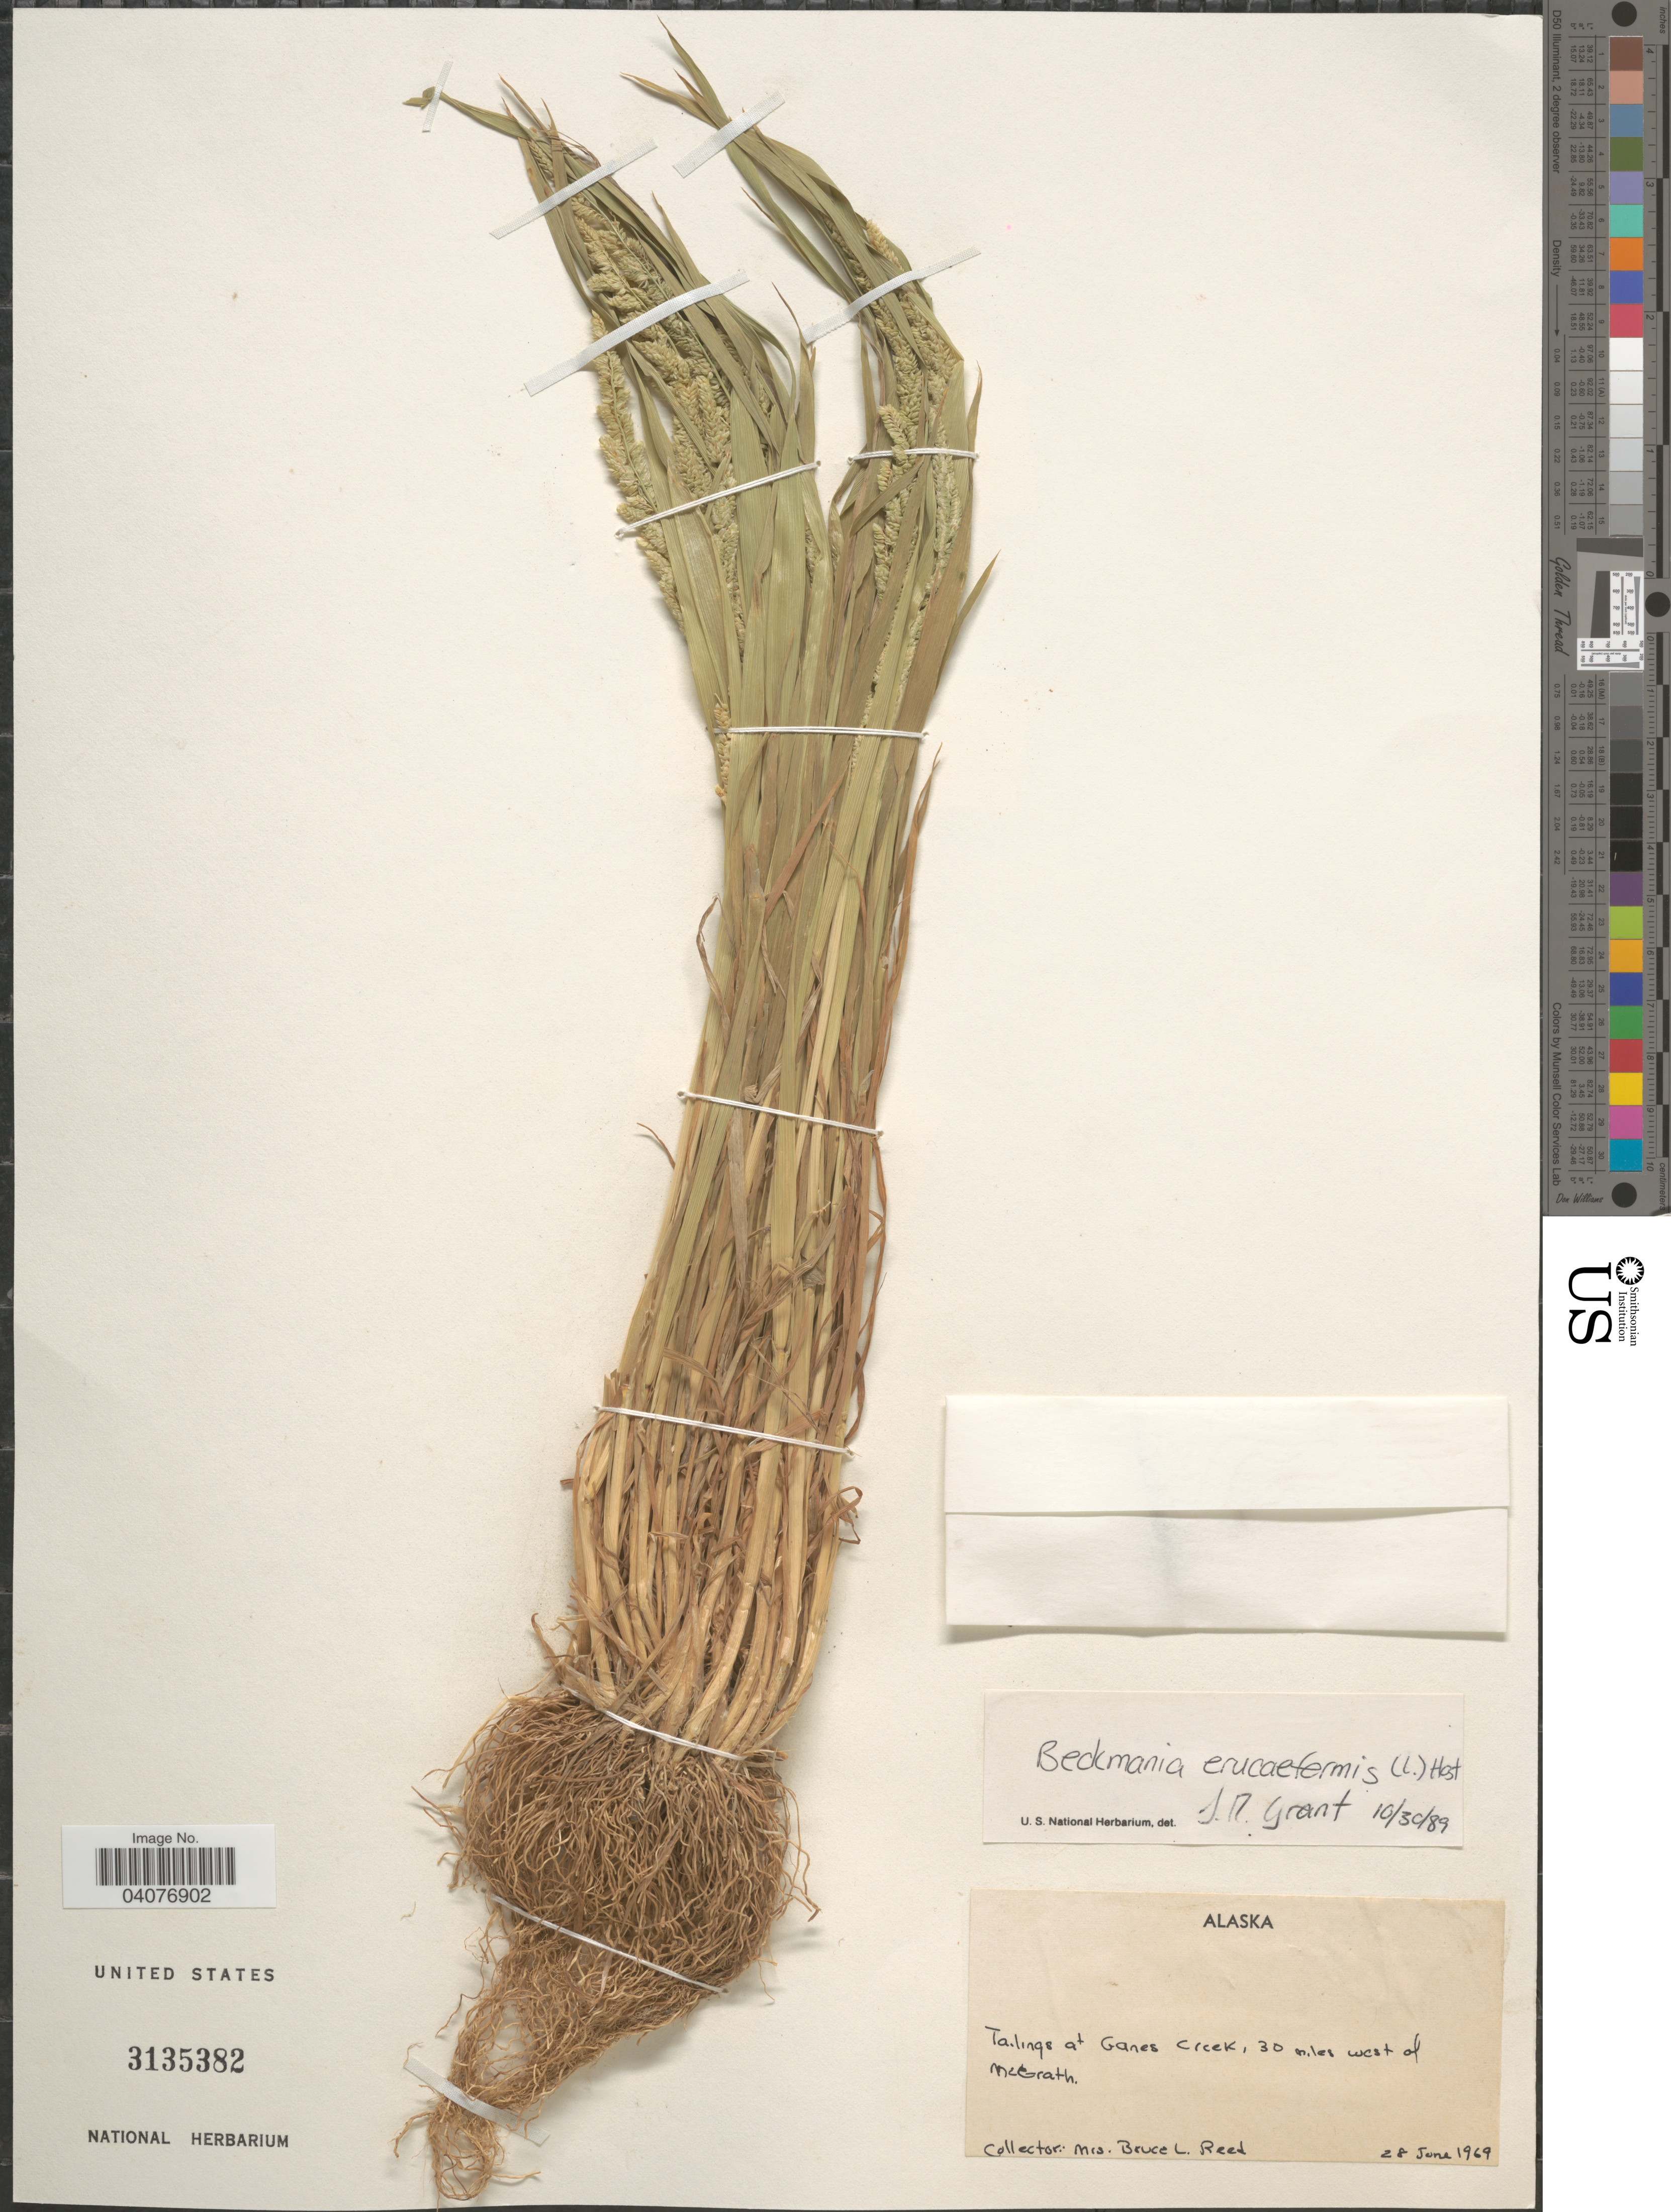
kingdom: Plantae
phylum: Tracheophyta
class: Liliopsida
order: Poales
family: Poaceae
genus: Beckmannia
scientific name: Beckmannia syzigachne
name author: (Steud.) Fernald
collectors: B. Reed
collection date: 1969-06-28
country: United States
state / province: Alaska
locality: Tailings at Ganes Creek, 30 miles west of McGrath.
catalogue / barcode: US 3135382